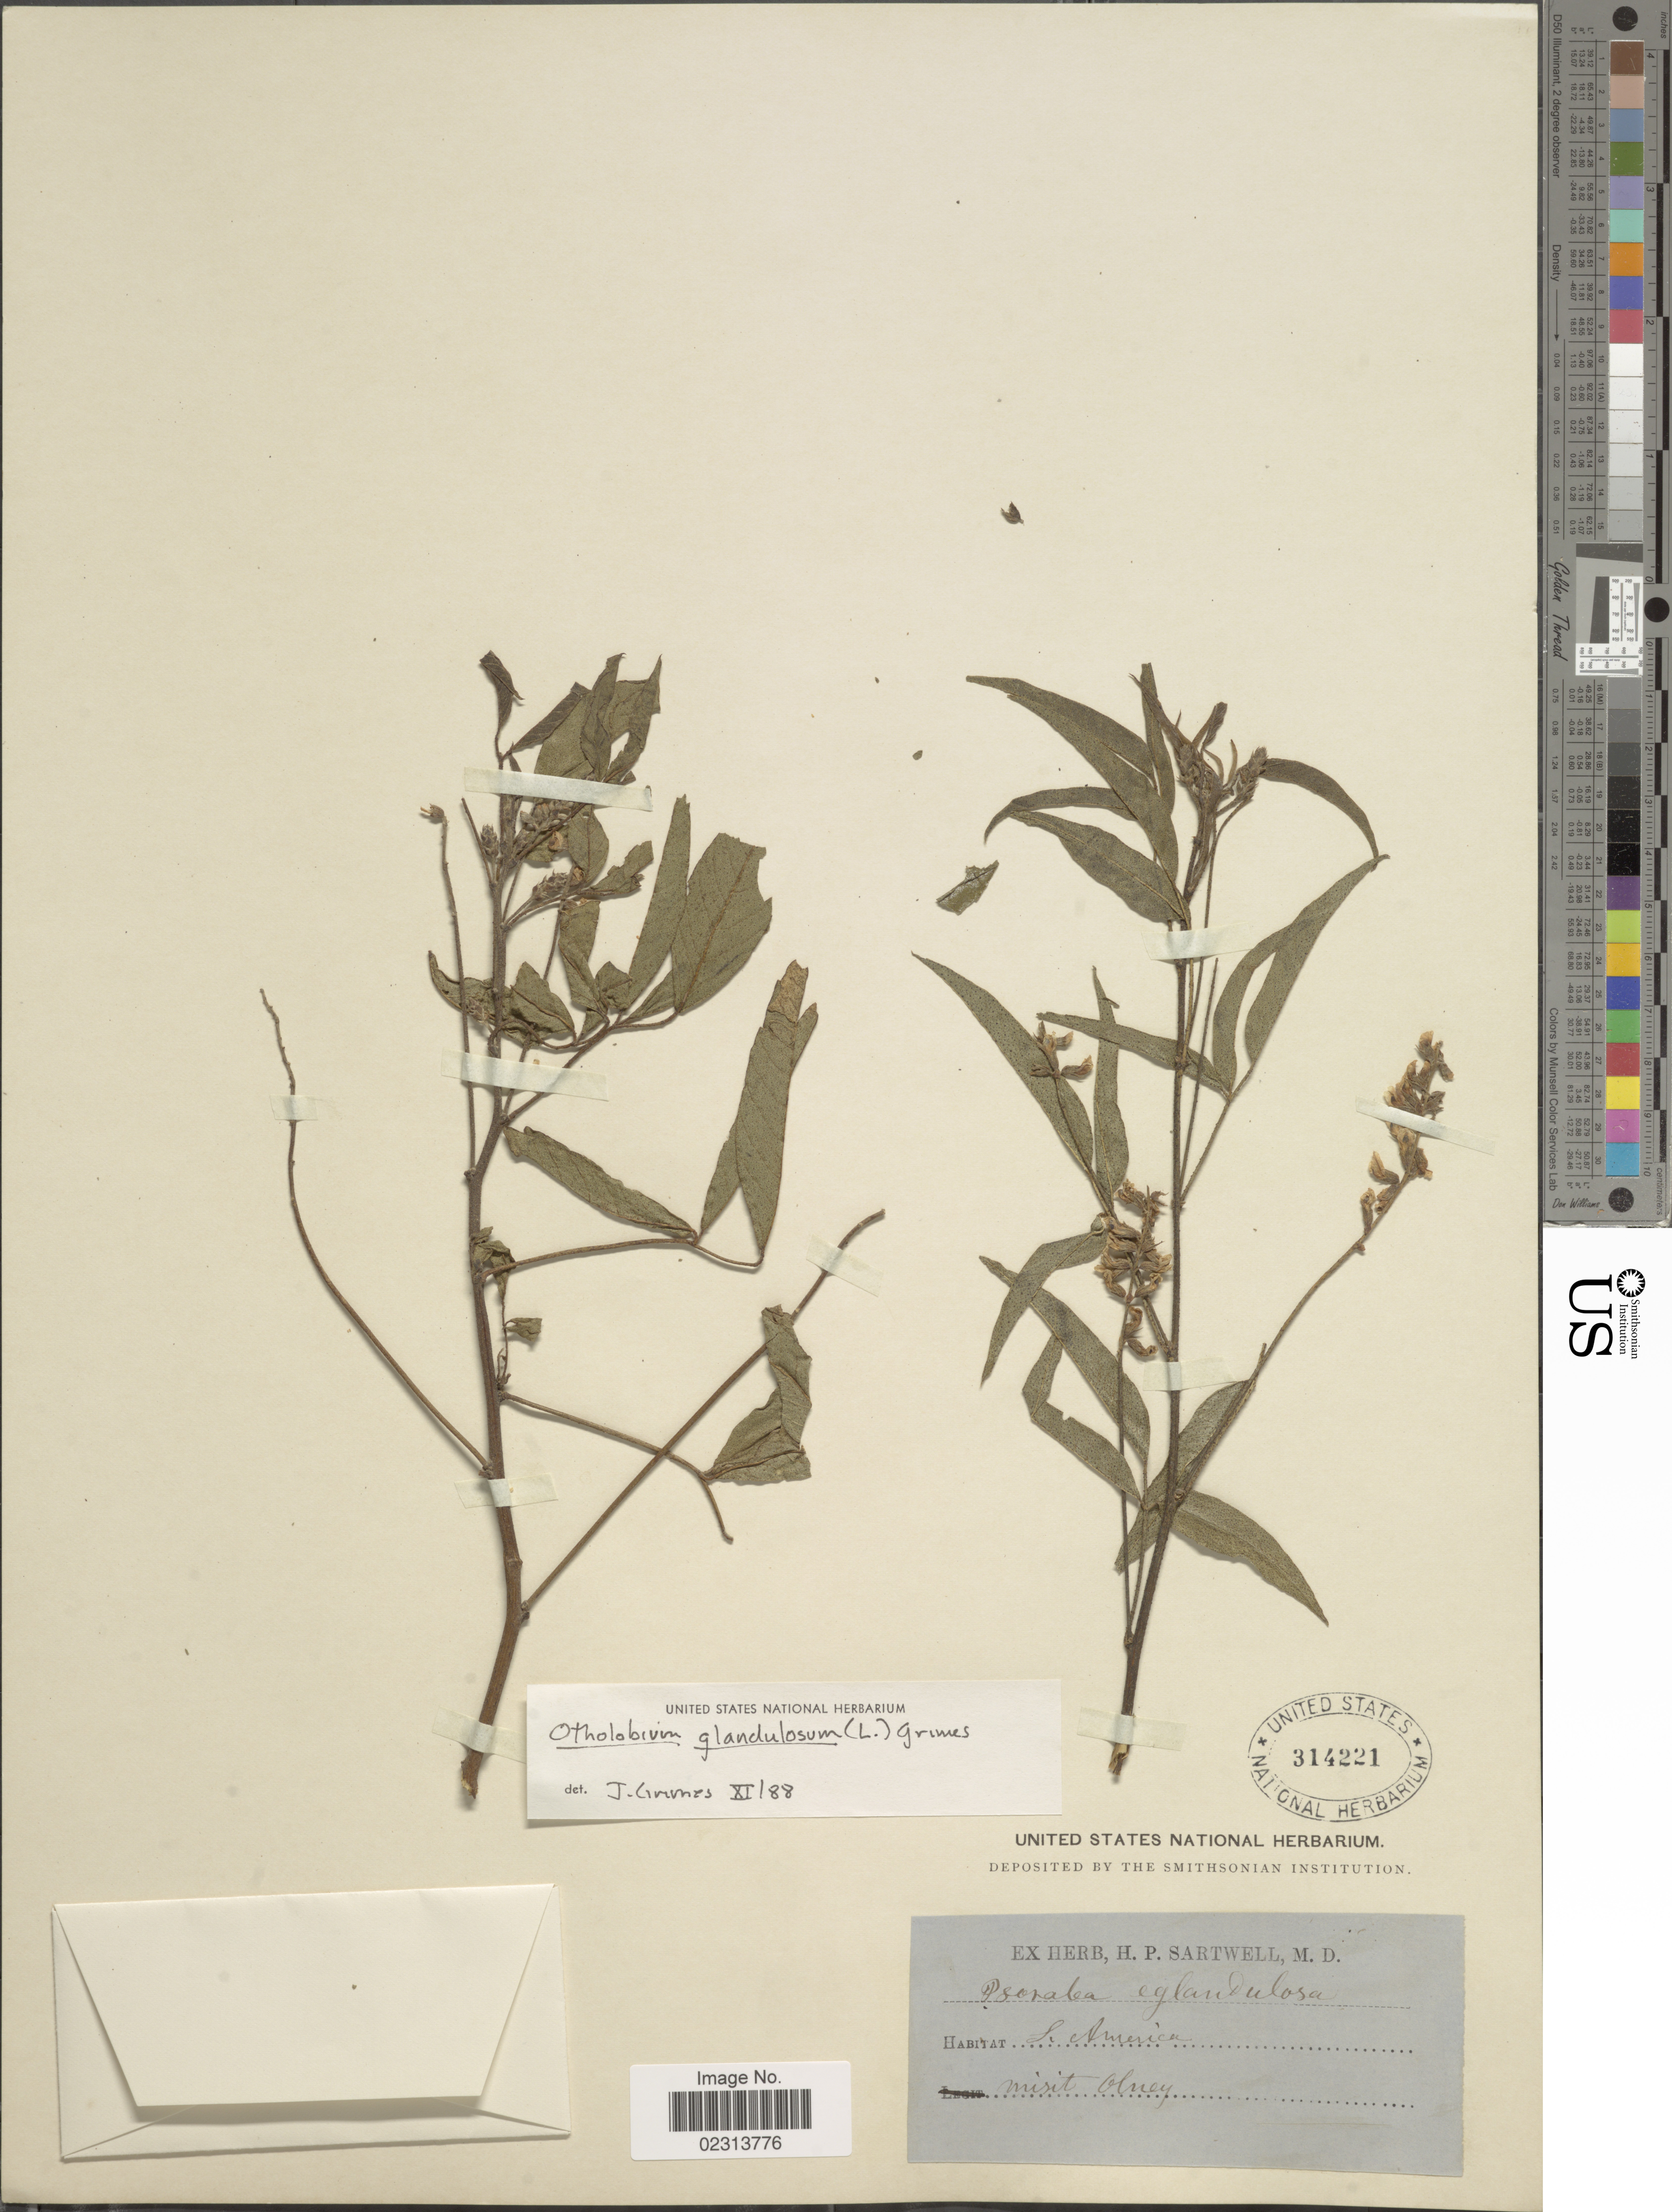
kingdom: Plantae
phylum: Tracheophyta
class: Magnoliopsida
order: Fabales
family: Fabaceae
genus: Otholobium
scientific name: Otholobium glandulosum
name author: (L.) J.W. Grimes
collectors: Ex herb. H. P. Sartwell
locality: S. America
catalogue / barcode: US 314221